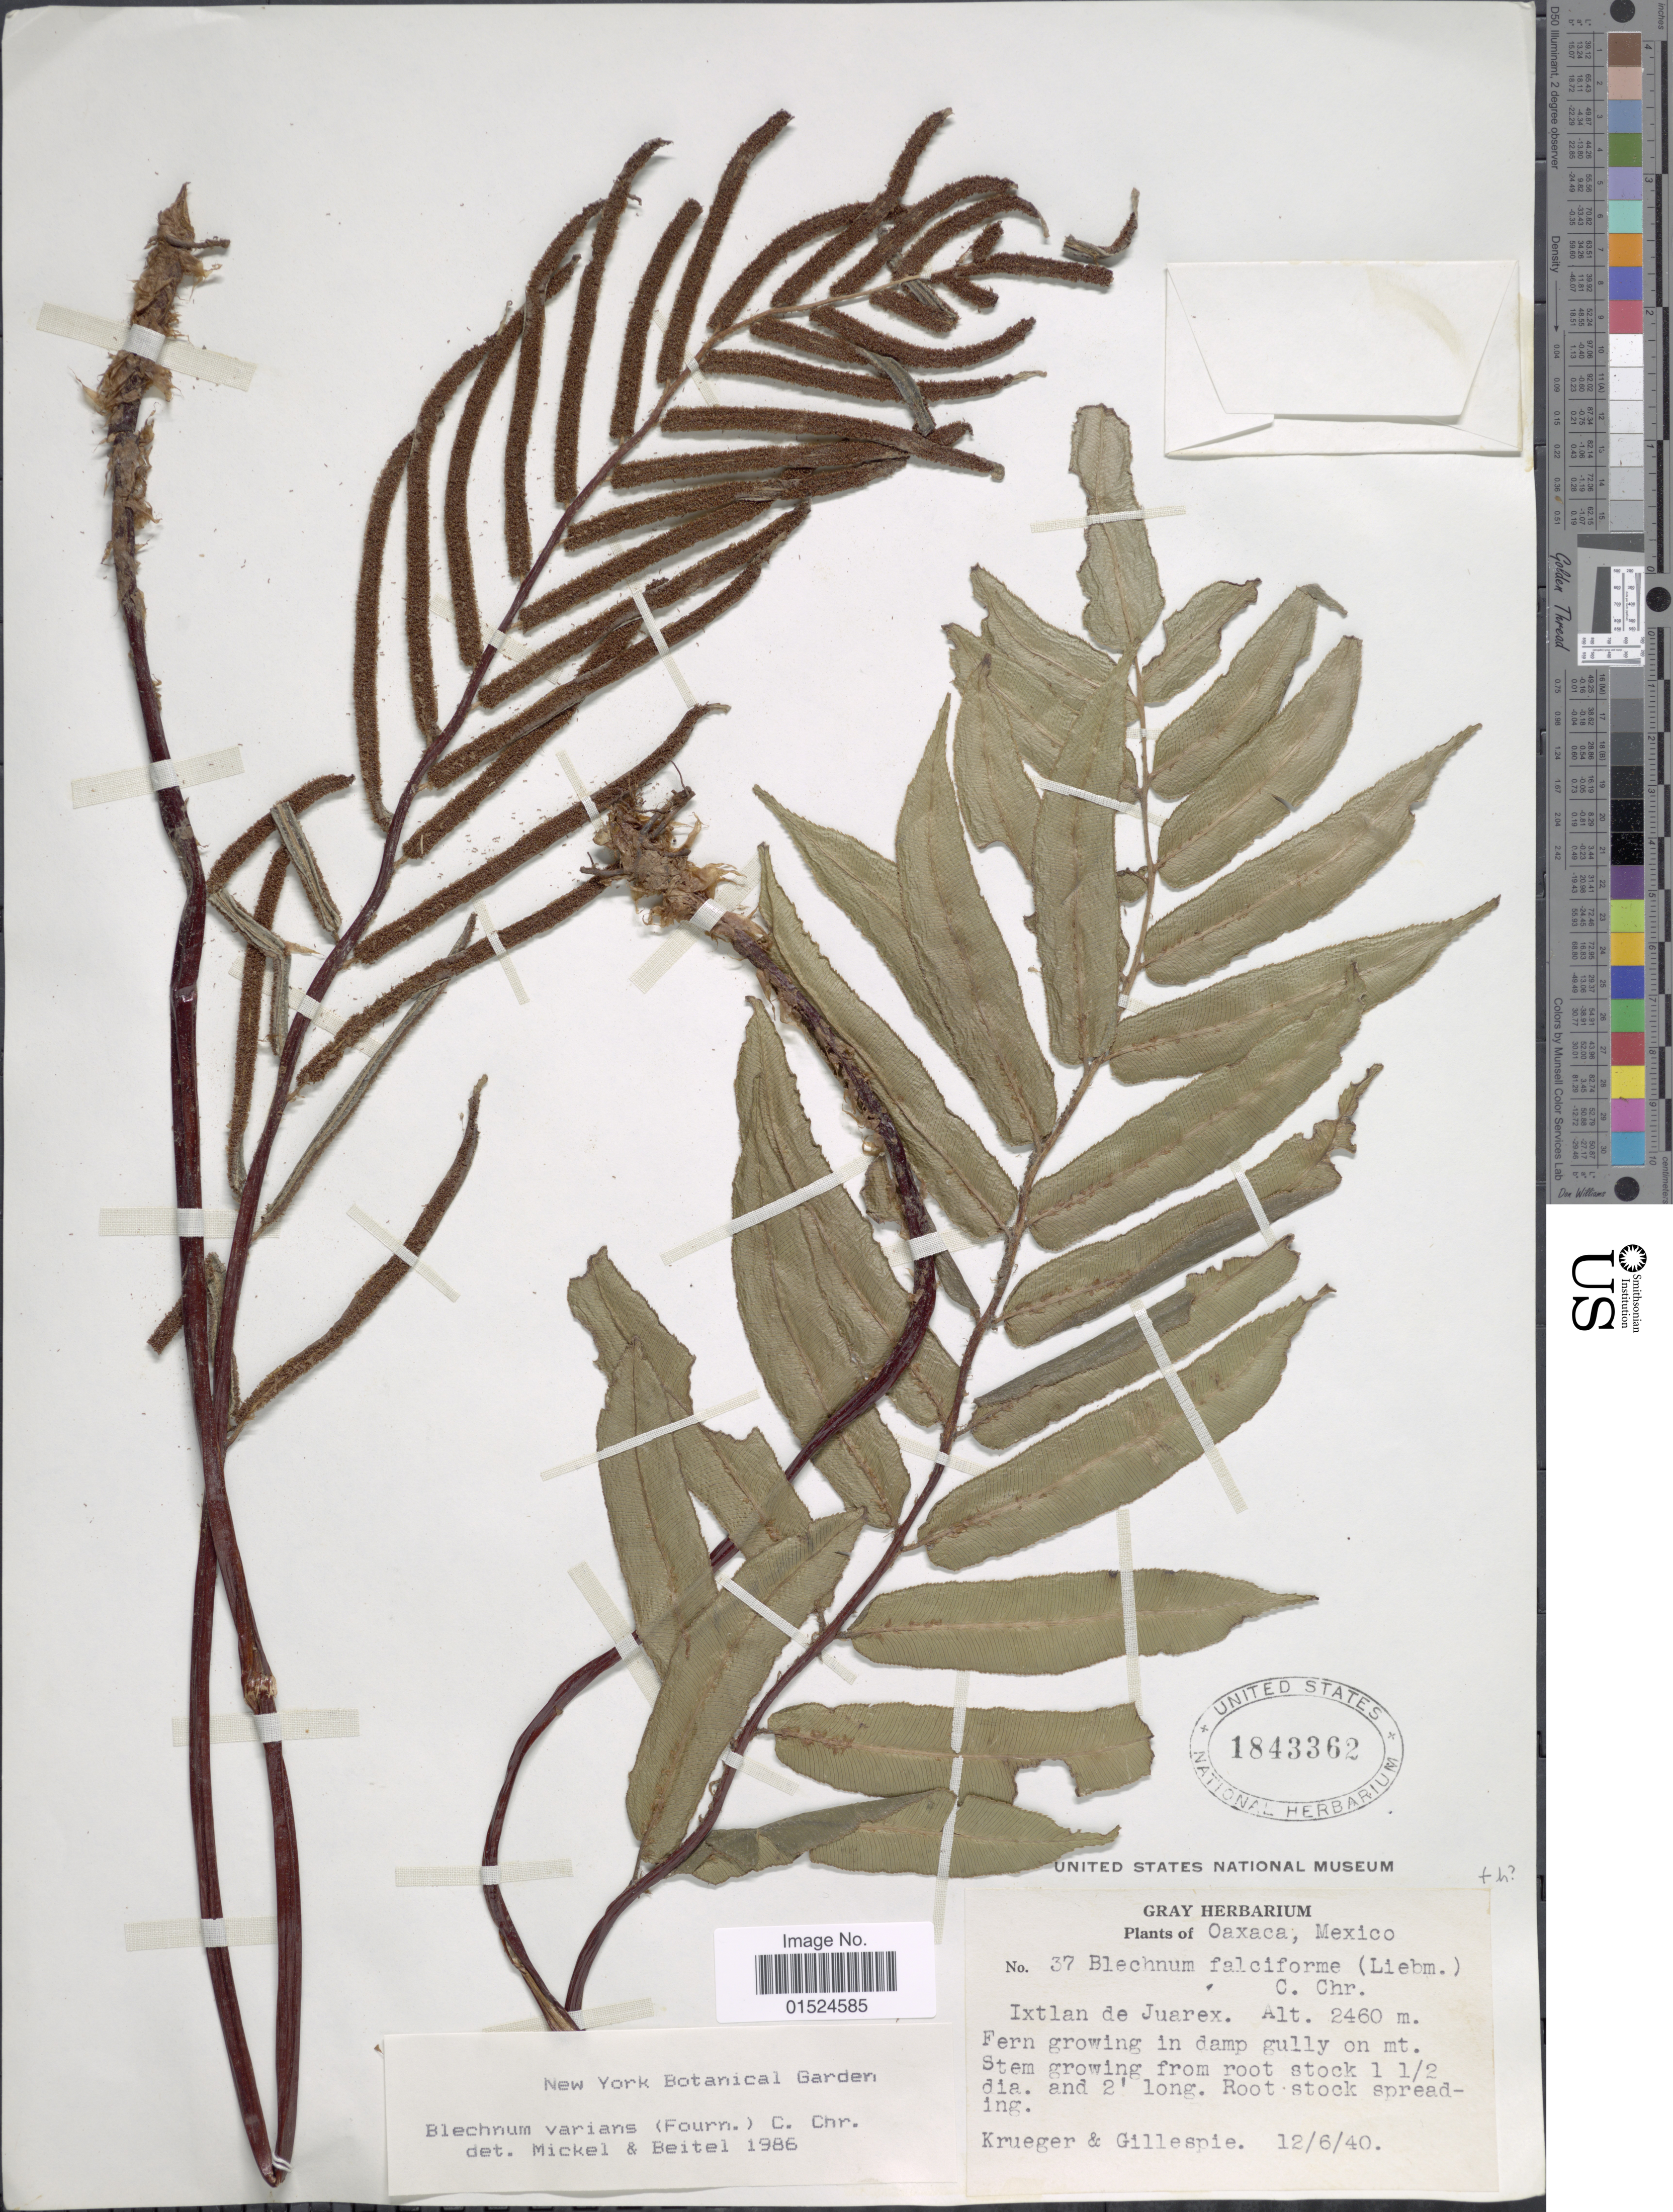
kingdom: Plantae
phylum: Tracheophyta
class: Polypodiopsida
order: Polypodiales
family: Blechnaceae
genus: Blechnum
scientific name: Blechnum varians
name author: (E. Fourn.) C. Chr.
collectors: Krueger & -- Gillespie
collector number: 37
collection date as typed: Transcribed d/m/y: 12/6/40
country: Mexico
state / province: Oaxaca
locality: Ixtlan de Juarex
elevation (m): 2460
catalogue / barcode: US 1843362